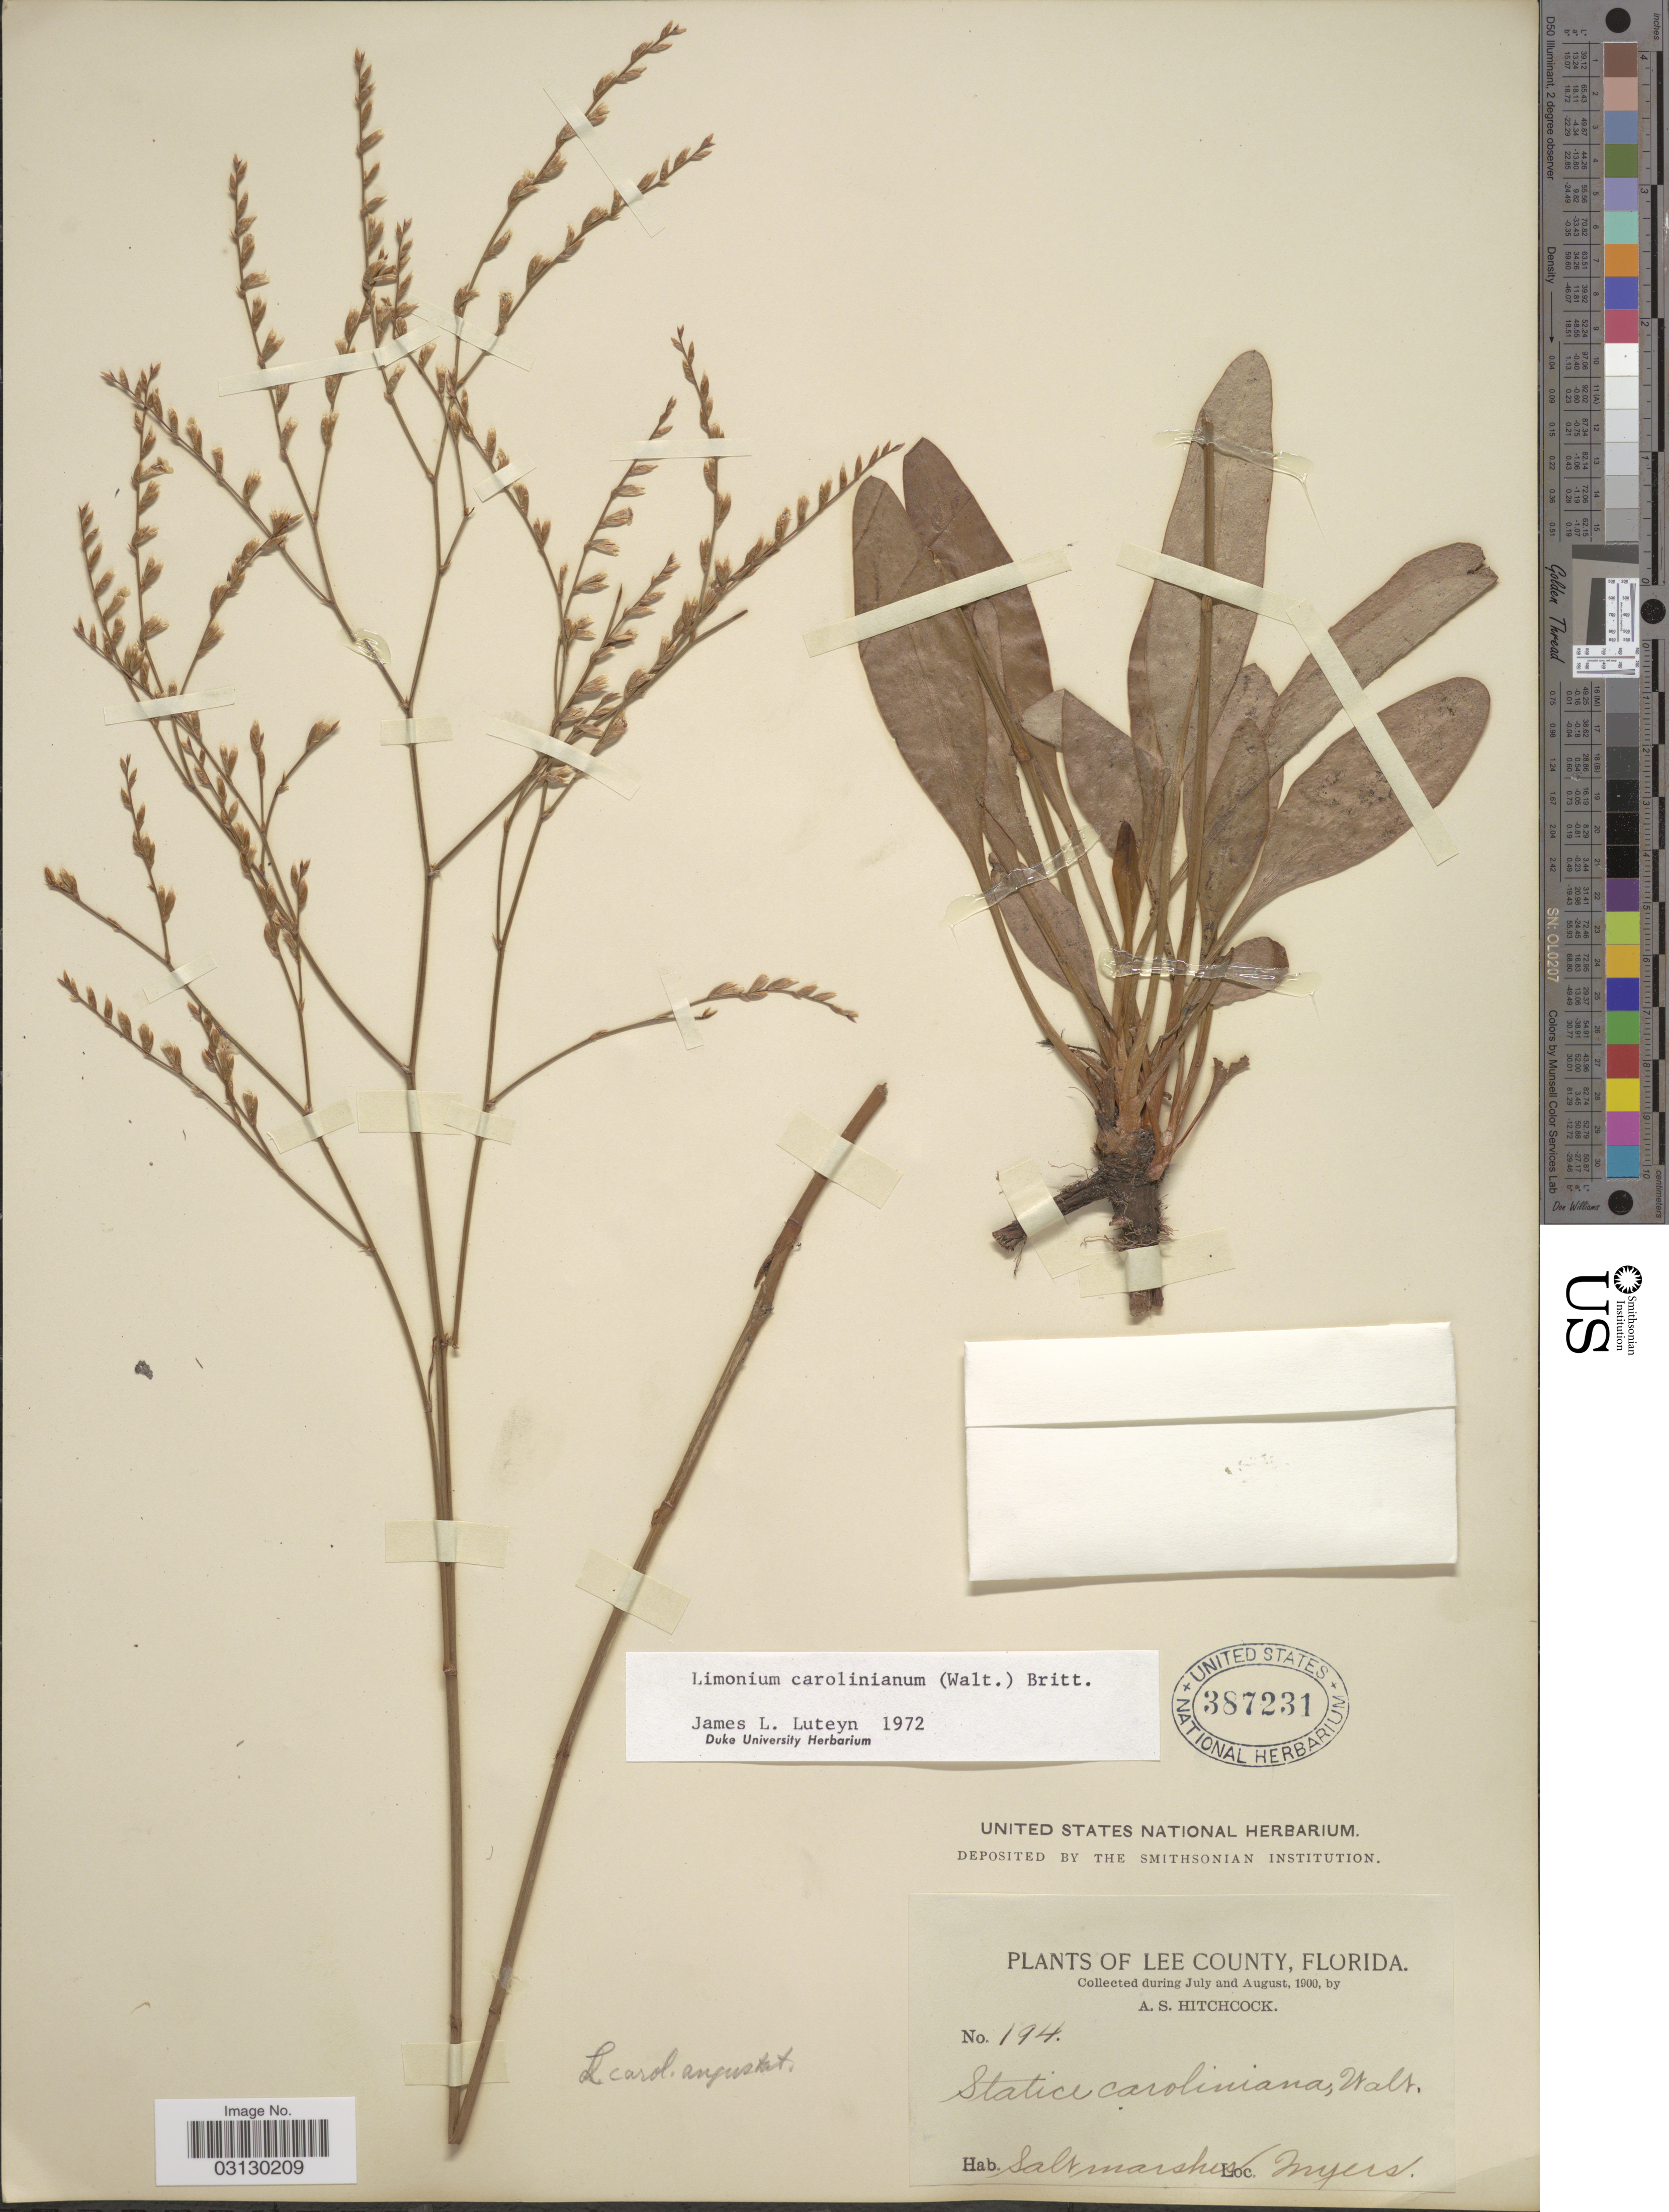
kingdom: Plantae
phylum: Tracheophyta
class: Magnoliopsida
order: Caryophyllales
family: Plumbaginaceae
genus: Limonium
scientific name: Limonium carolinianum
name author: (Walter) Britton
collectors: A. S. Hitchcock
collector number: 194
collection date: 1900-07/1900-08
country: United States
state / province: Florida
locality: Lee County, Myers.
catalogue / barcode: US 387231